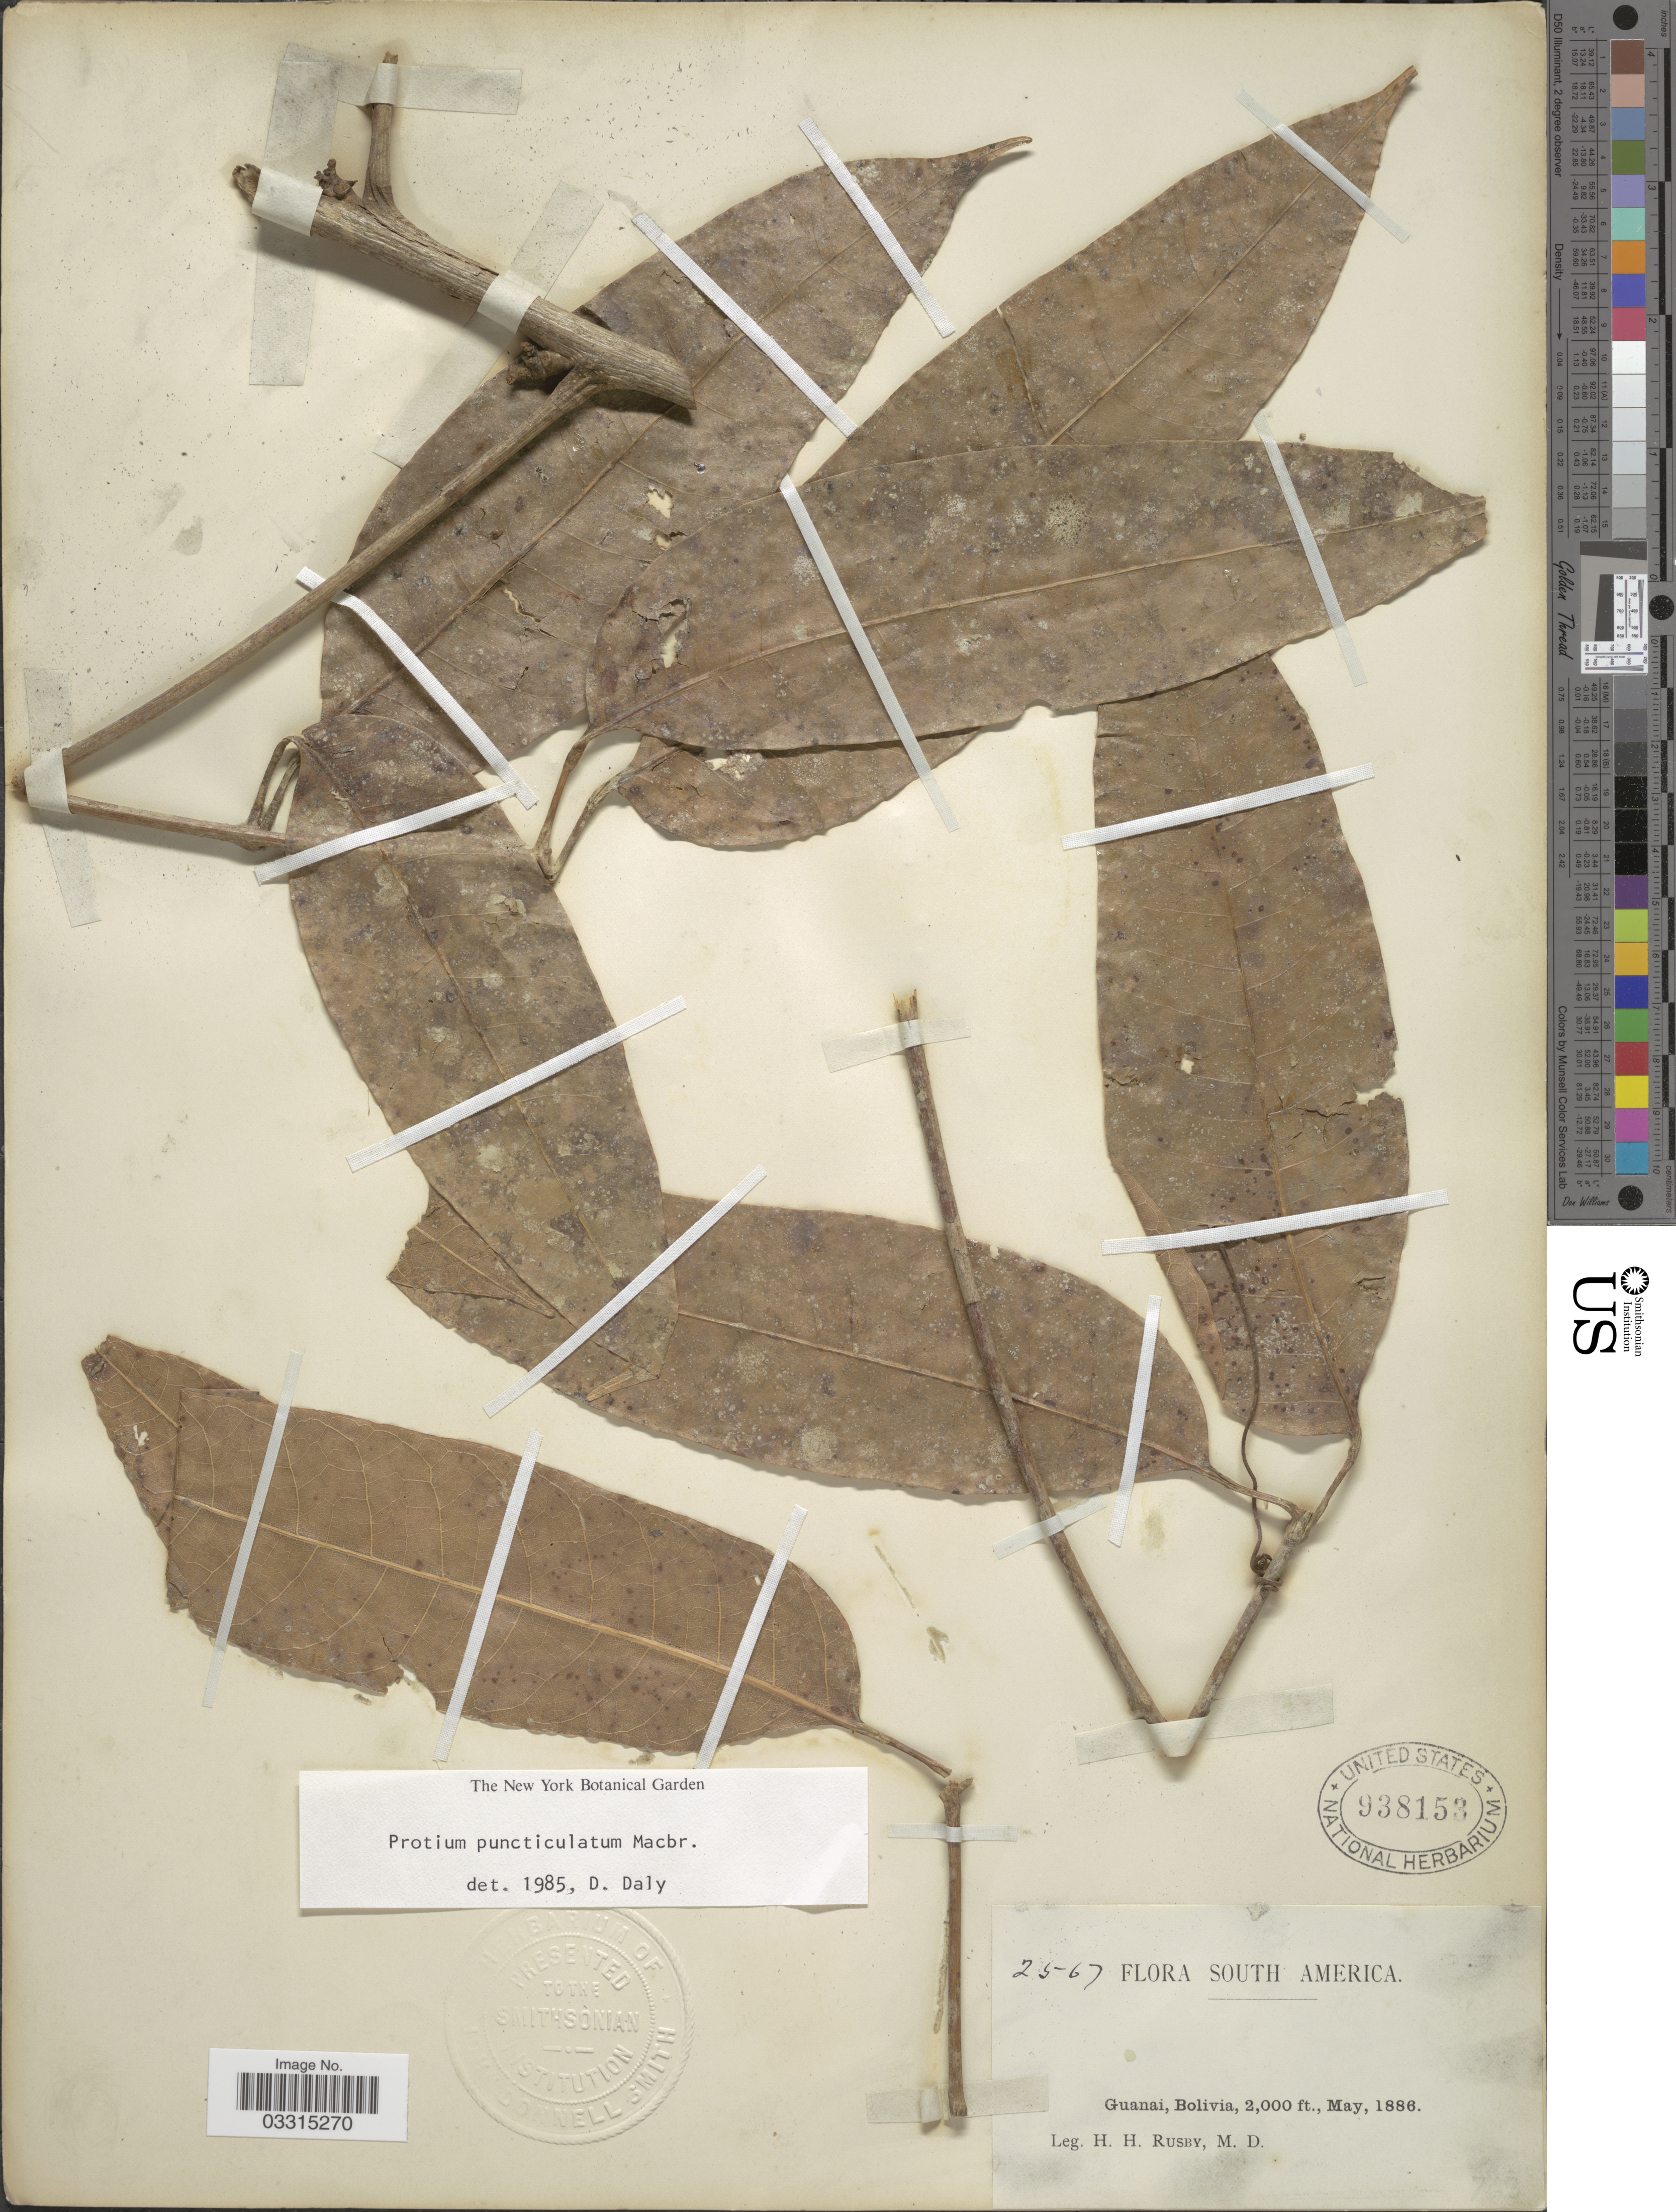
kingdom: Plantae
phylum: Tracheophyta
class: Magnoliopsida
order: Sapindales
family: Burseraceae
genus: Protium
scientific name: Protium puncticulatum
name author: J.F. Macbr.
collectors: H. H. Rusby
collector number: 2567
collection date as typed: May, 1886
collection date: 1886-05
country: Bolivia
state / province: La Páz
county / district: Larecaja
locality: Guanay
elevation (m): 610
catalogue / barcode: US 938153